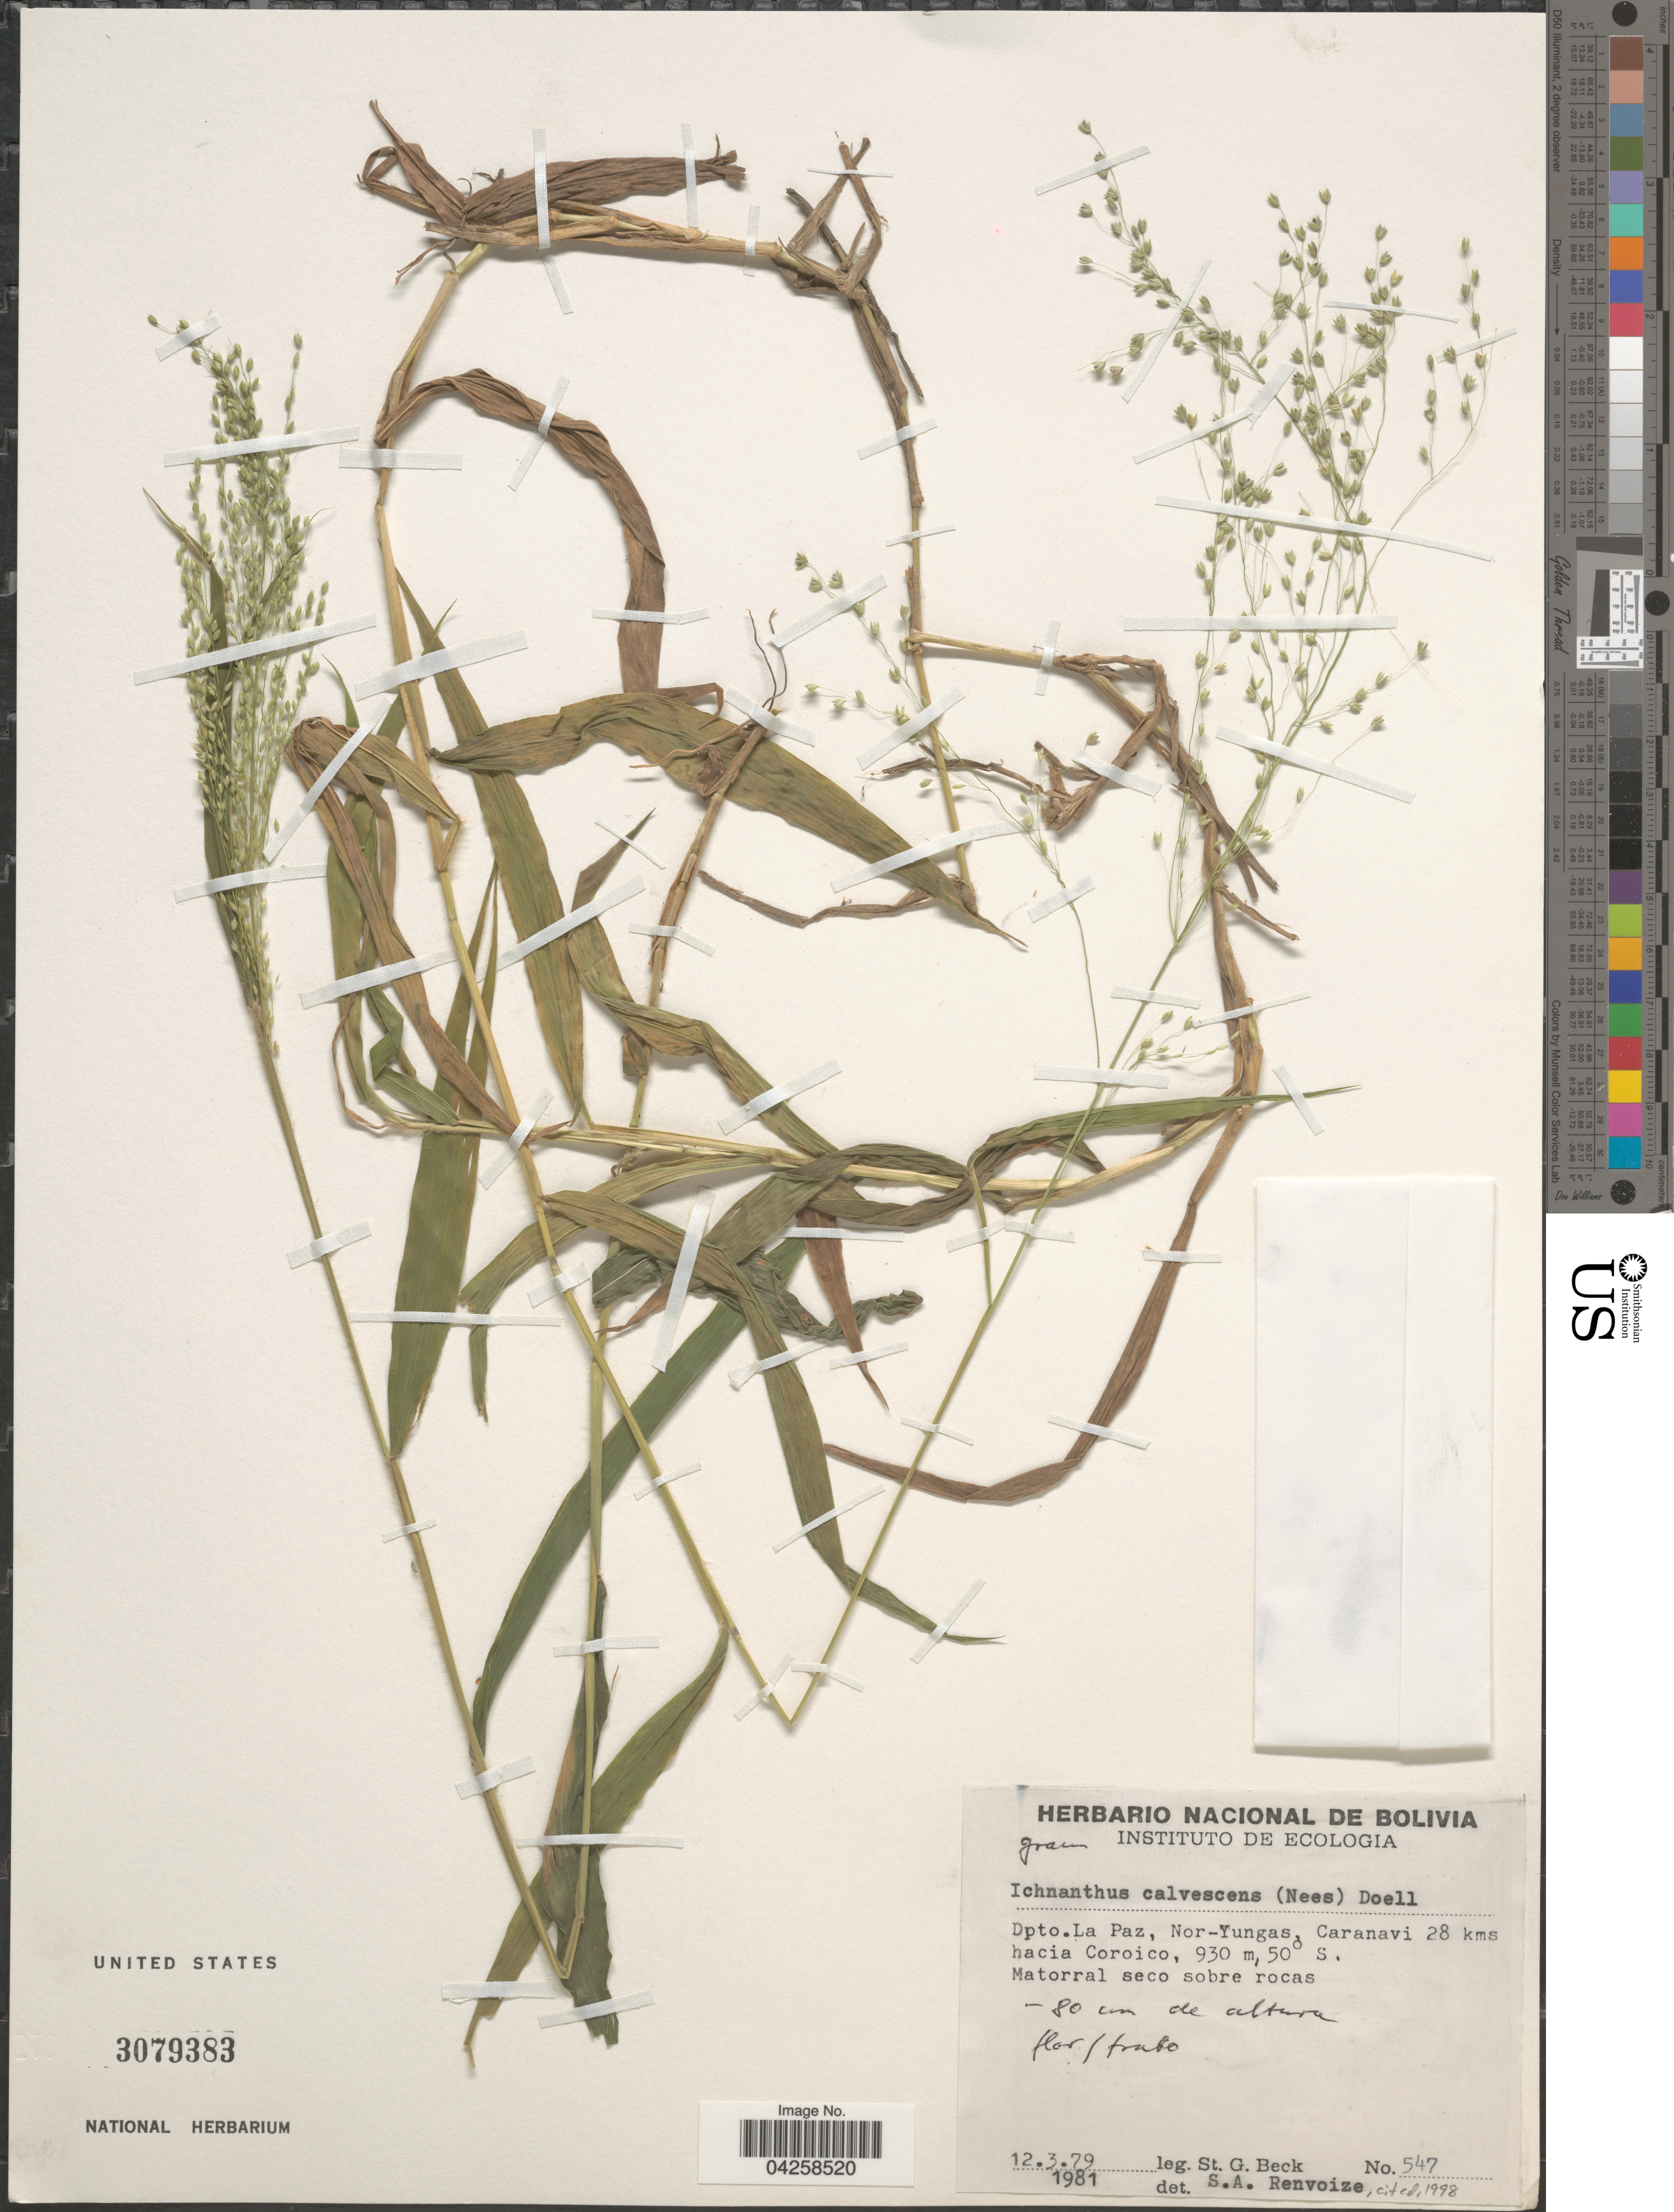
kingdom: Plantae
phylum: Tracheophyta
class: Liliopsida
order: Poales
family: Poaceae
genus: Ichnanthus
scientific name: Ichnanthus calvescens var. calvescens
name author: (Nees ex Trin.) Döll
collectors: S. G. Beck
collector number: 547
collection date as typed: Transcribed d/m/y: 12/3/79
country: Bolivia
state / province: La Paz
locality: Dpto. La Paz, Nor-Yungas, Caranavi 28 kms hacia Coroico.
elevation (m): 930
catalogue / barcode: US 3079383